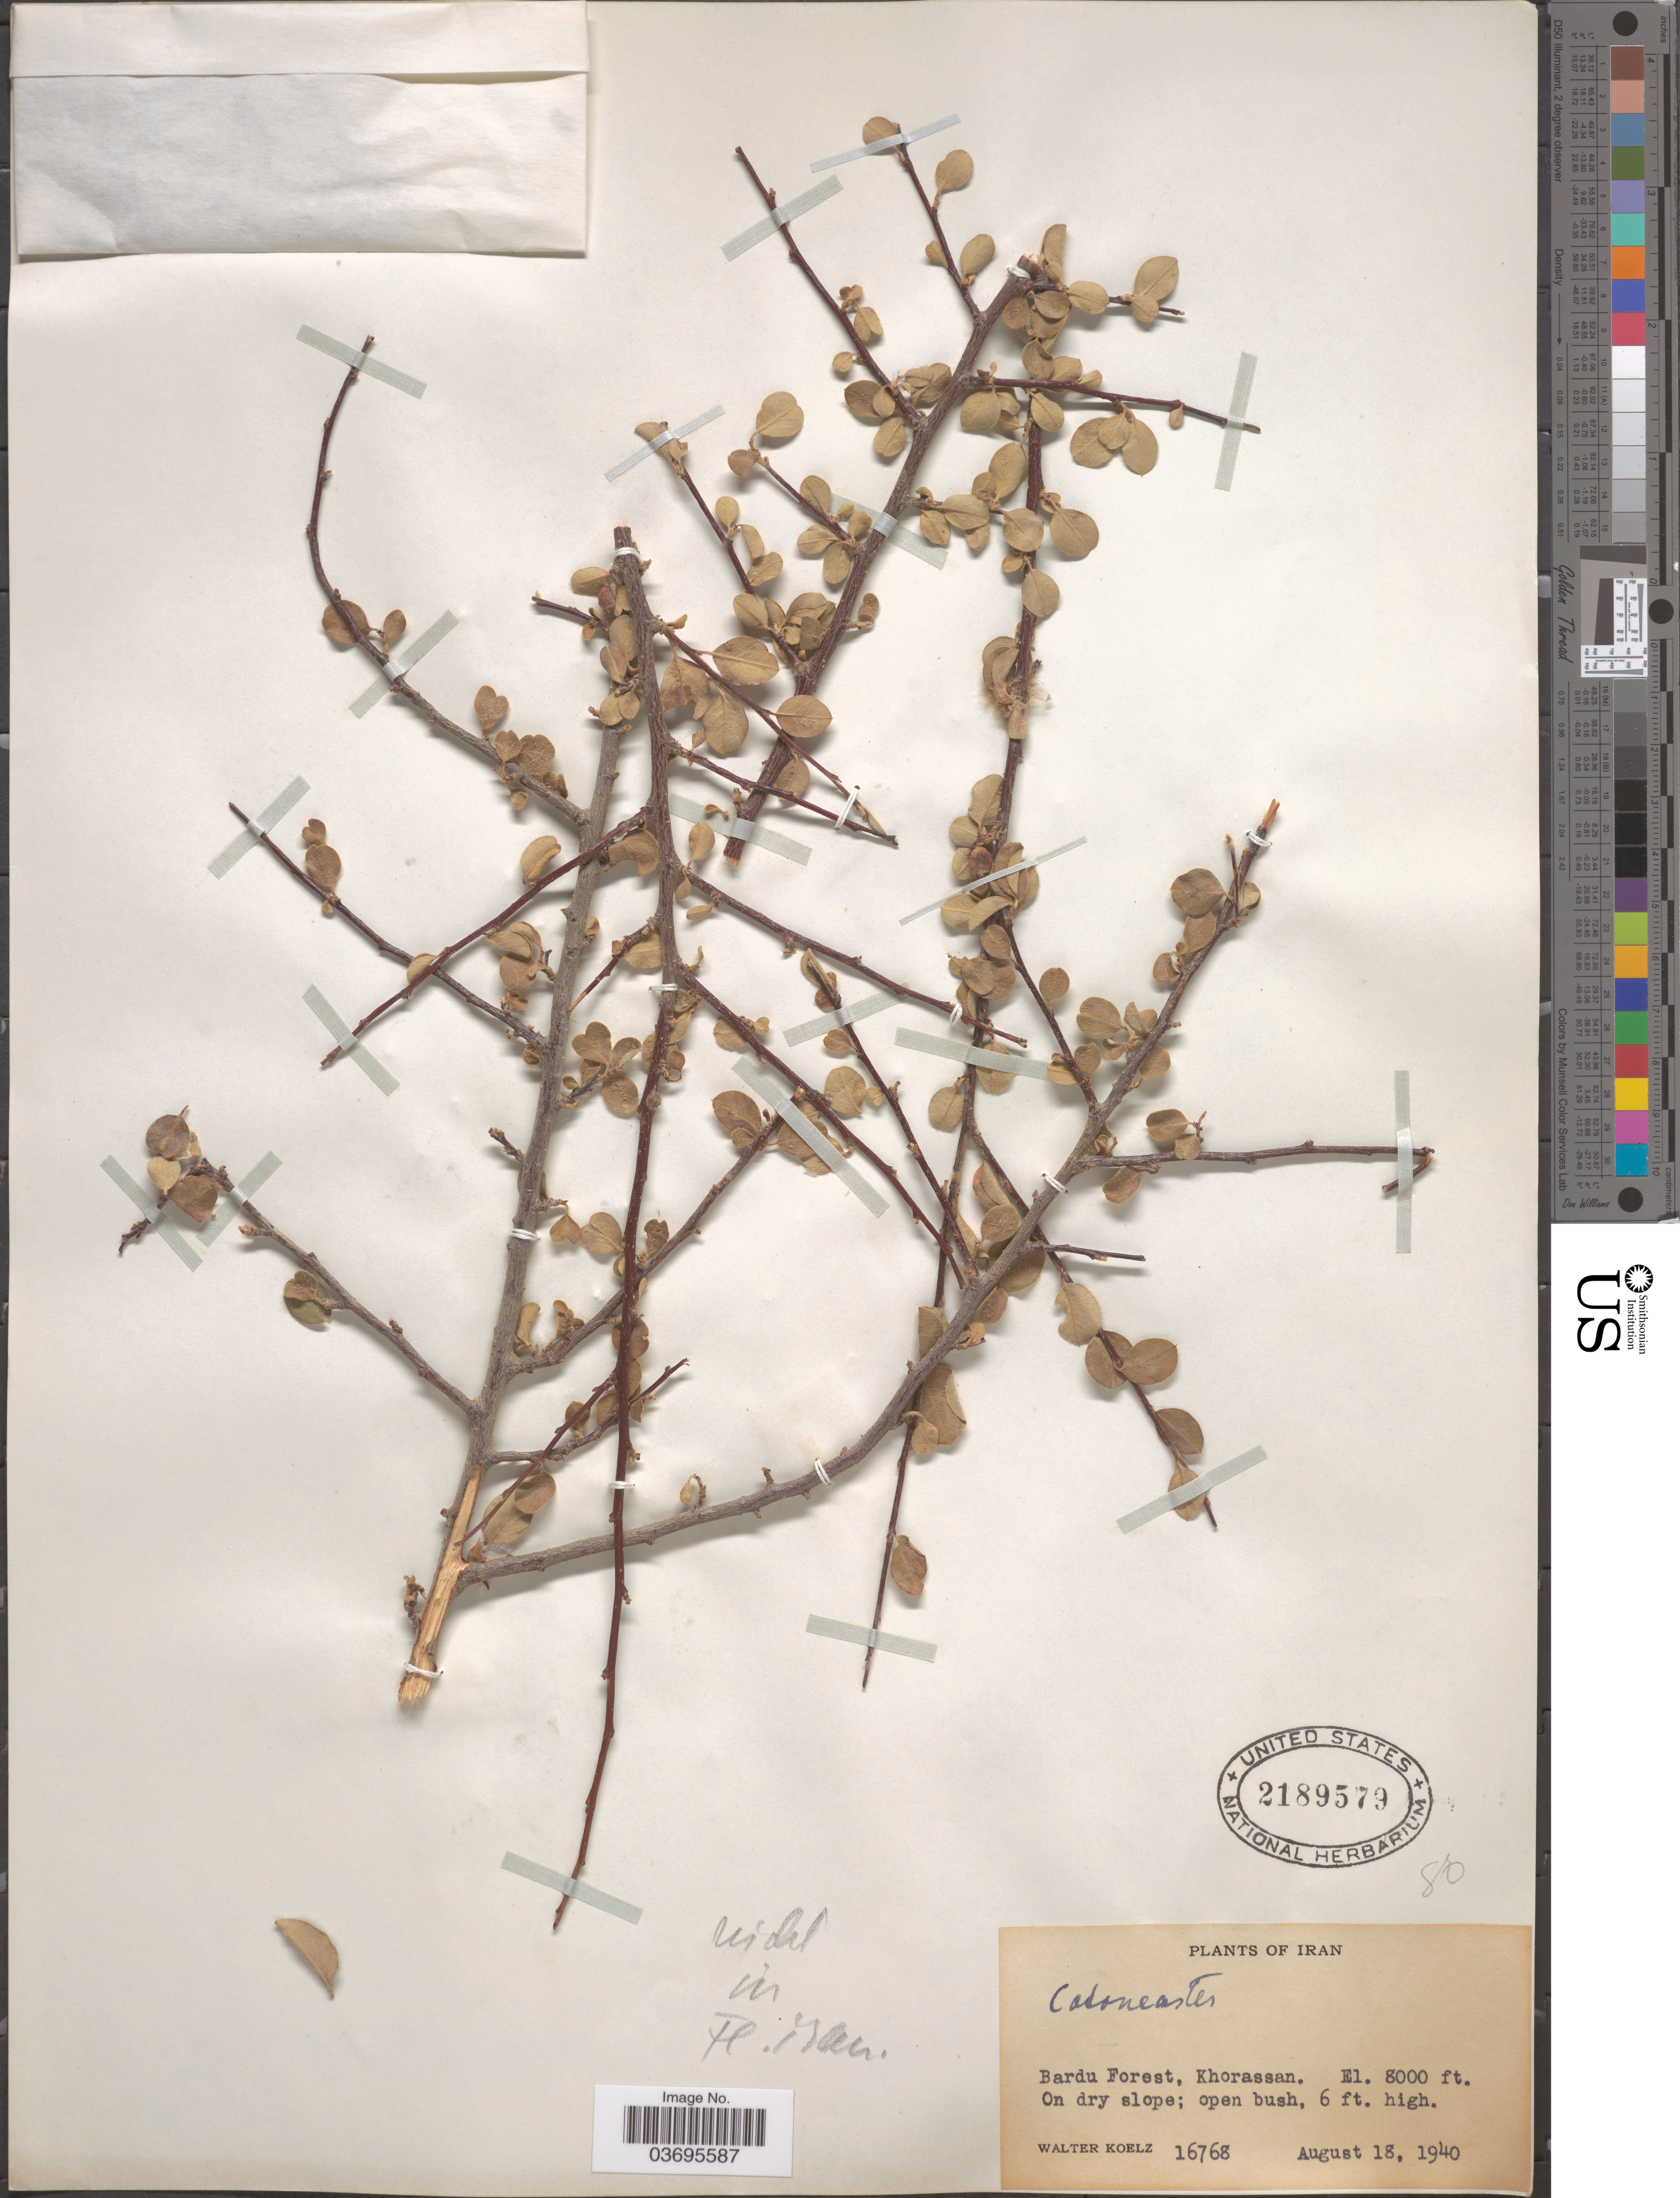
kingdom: Plantae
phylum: Tracheophyta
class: Magnoliopsida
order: Rosales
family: Rosaceae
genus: Cotoneaster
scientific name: Cotoneaster sp.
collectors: W. N. Koelz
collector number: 16768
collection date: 1940-08-18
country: Iran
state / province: Khorasan [obsolete]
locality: Bardu Forest, Khorassan.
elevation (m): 2438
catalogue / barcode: US 2189579